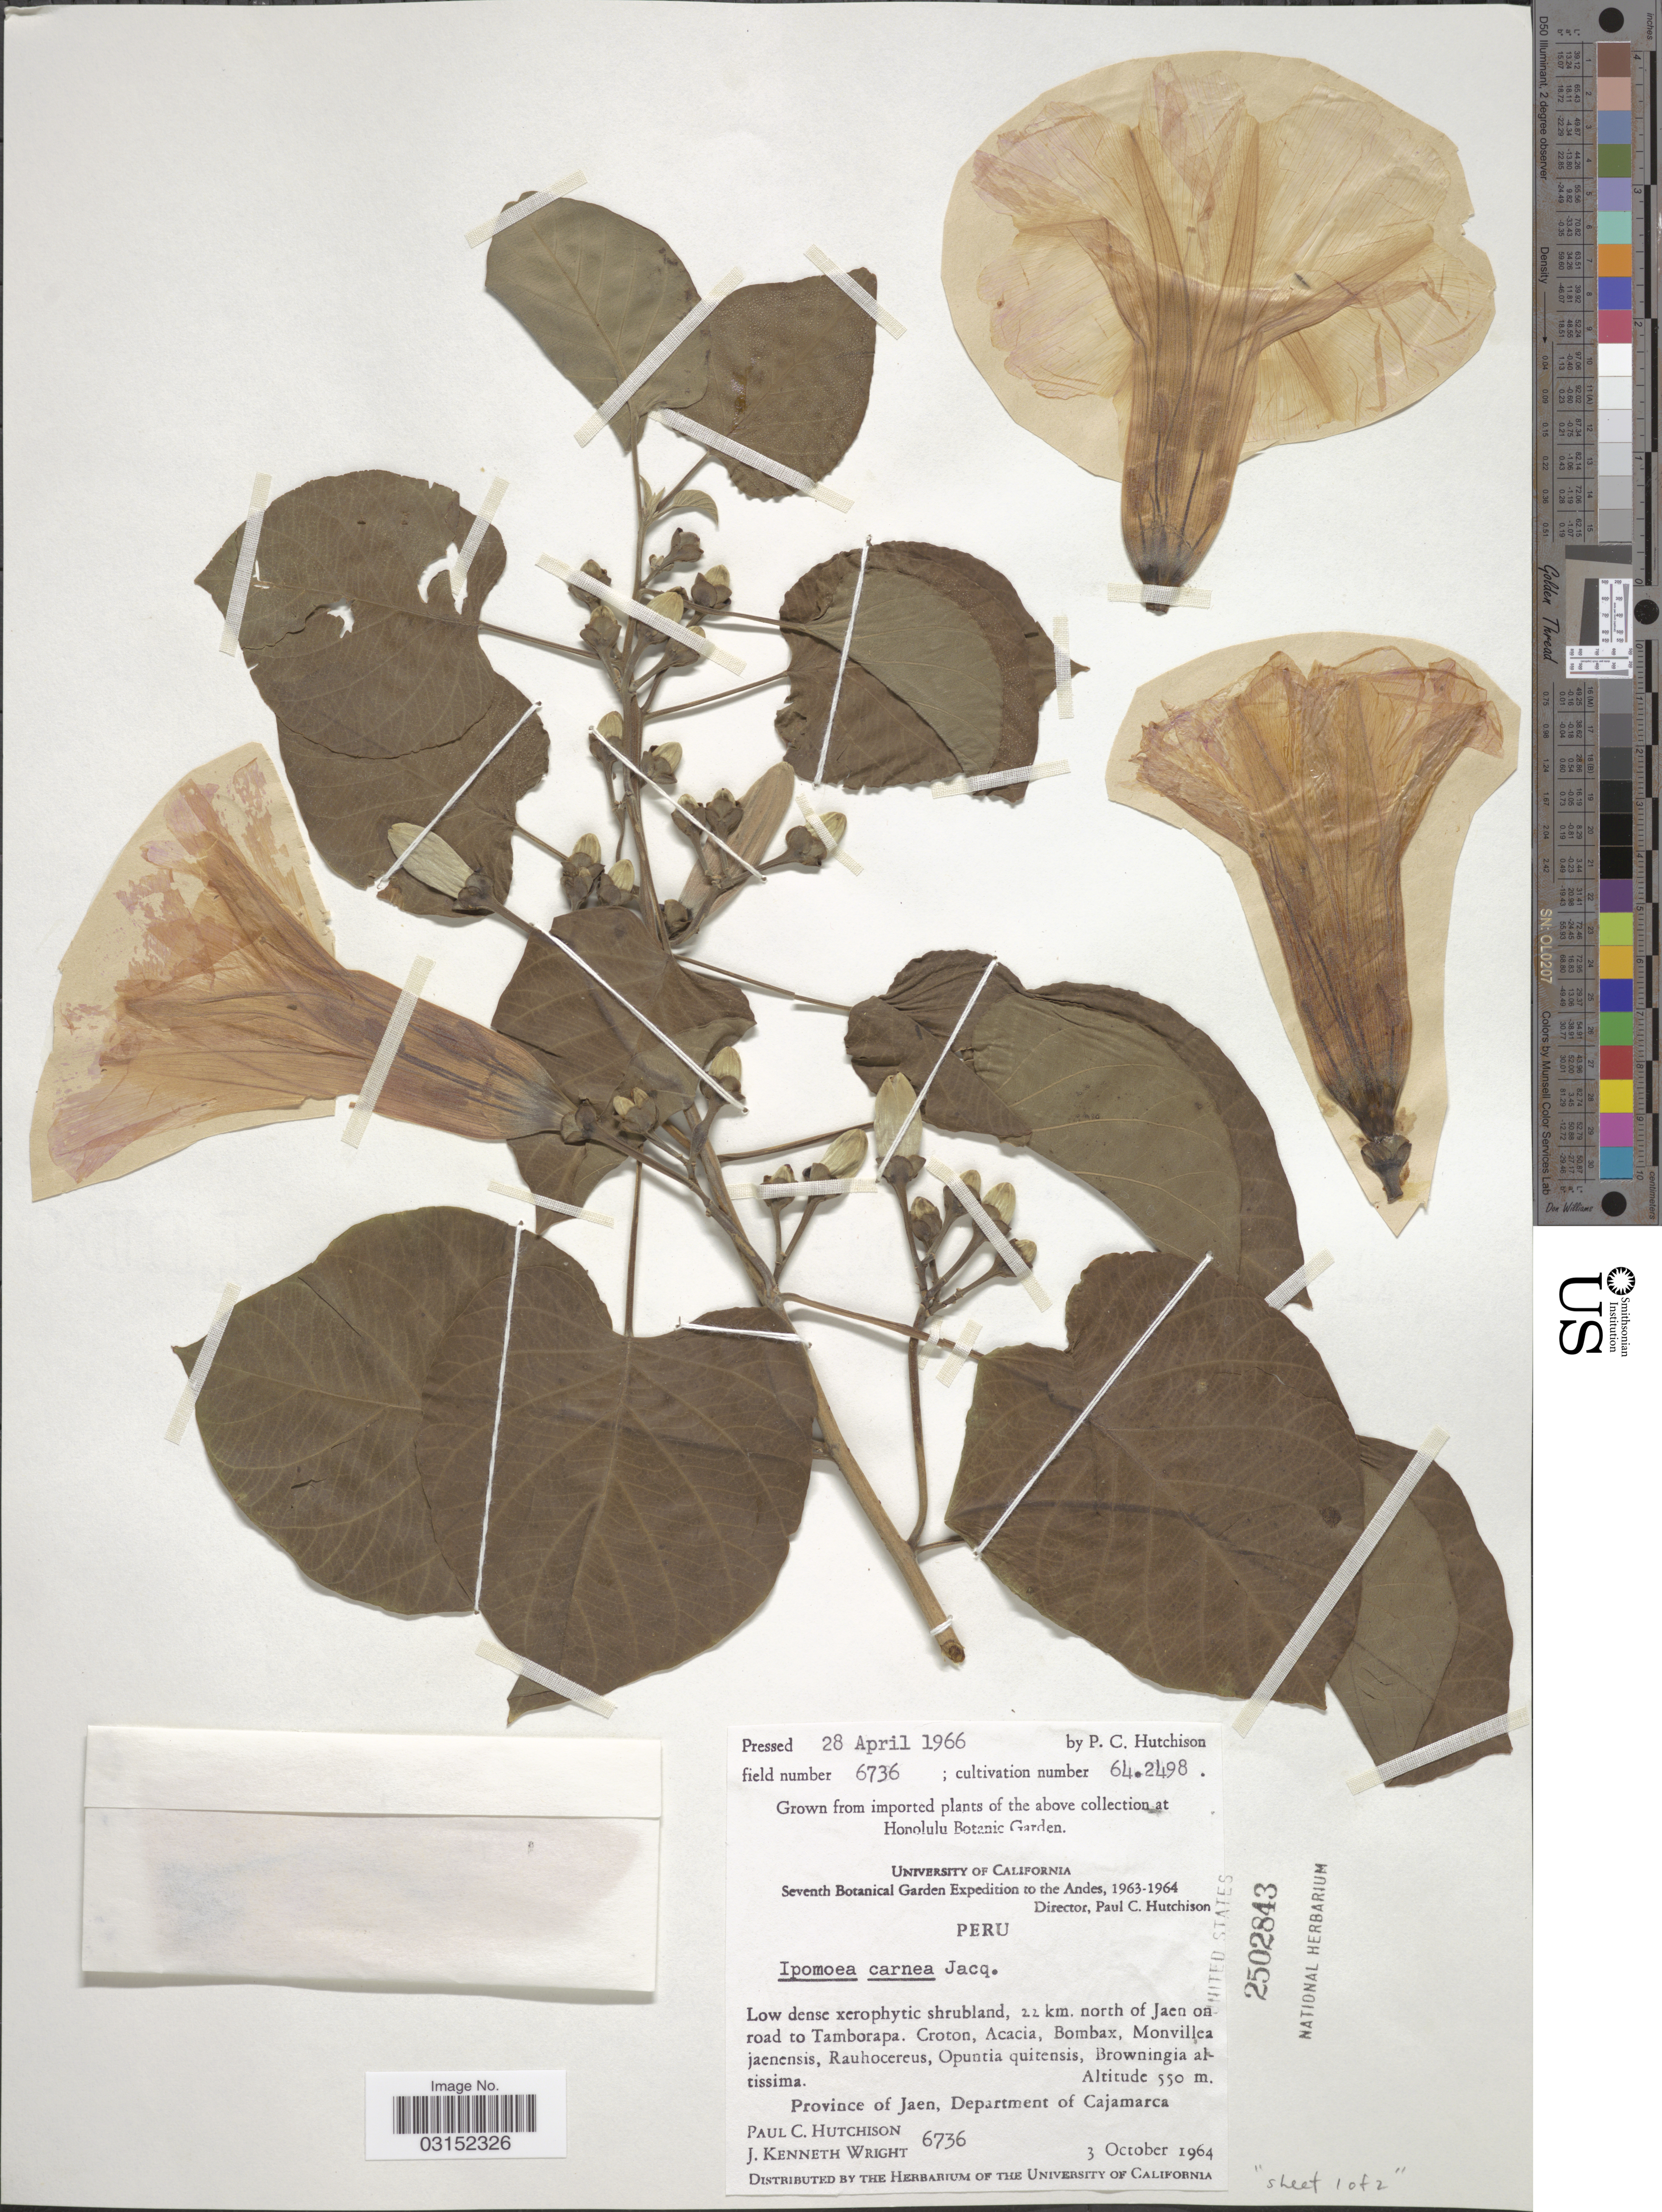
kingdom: Plantae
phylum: Tracheophyta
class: Magnoliopsida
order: Solanales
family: Convolvulaceae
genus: Ipomoea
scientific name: Ipomoea carnea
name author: Jacq.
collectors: P. C. Hutchison & J. K. Wright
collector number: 6736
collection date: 1964-10-03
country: Peru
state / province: Cajamarca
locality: The Andes, 22 km. north of Jaen on road to Tamborapa, Province of Jaen, Department of Cajamarca.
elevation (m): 550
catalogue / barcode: US 2502843